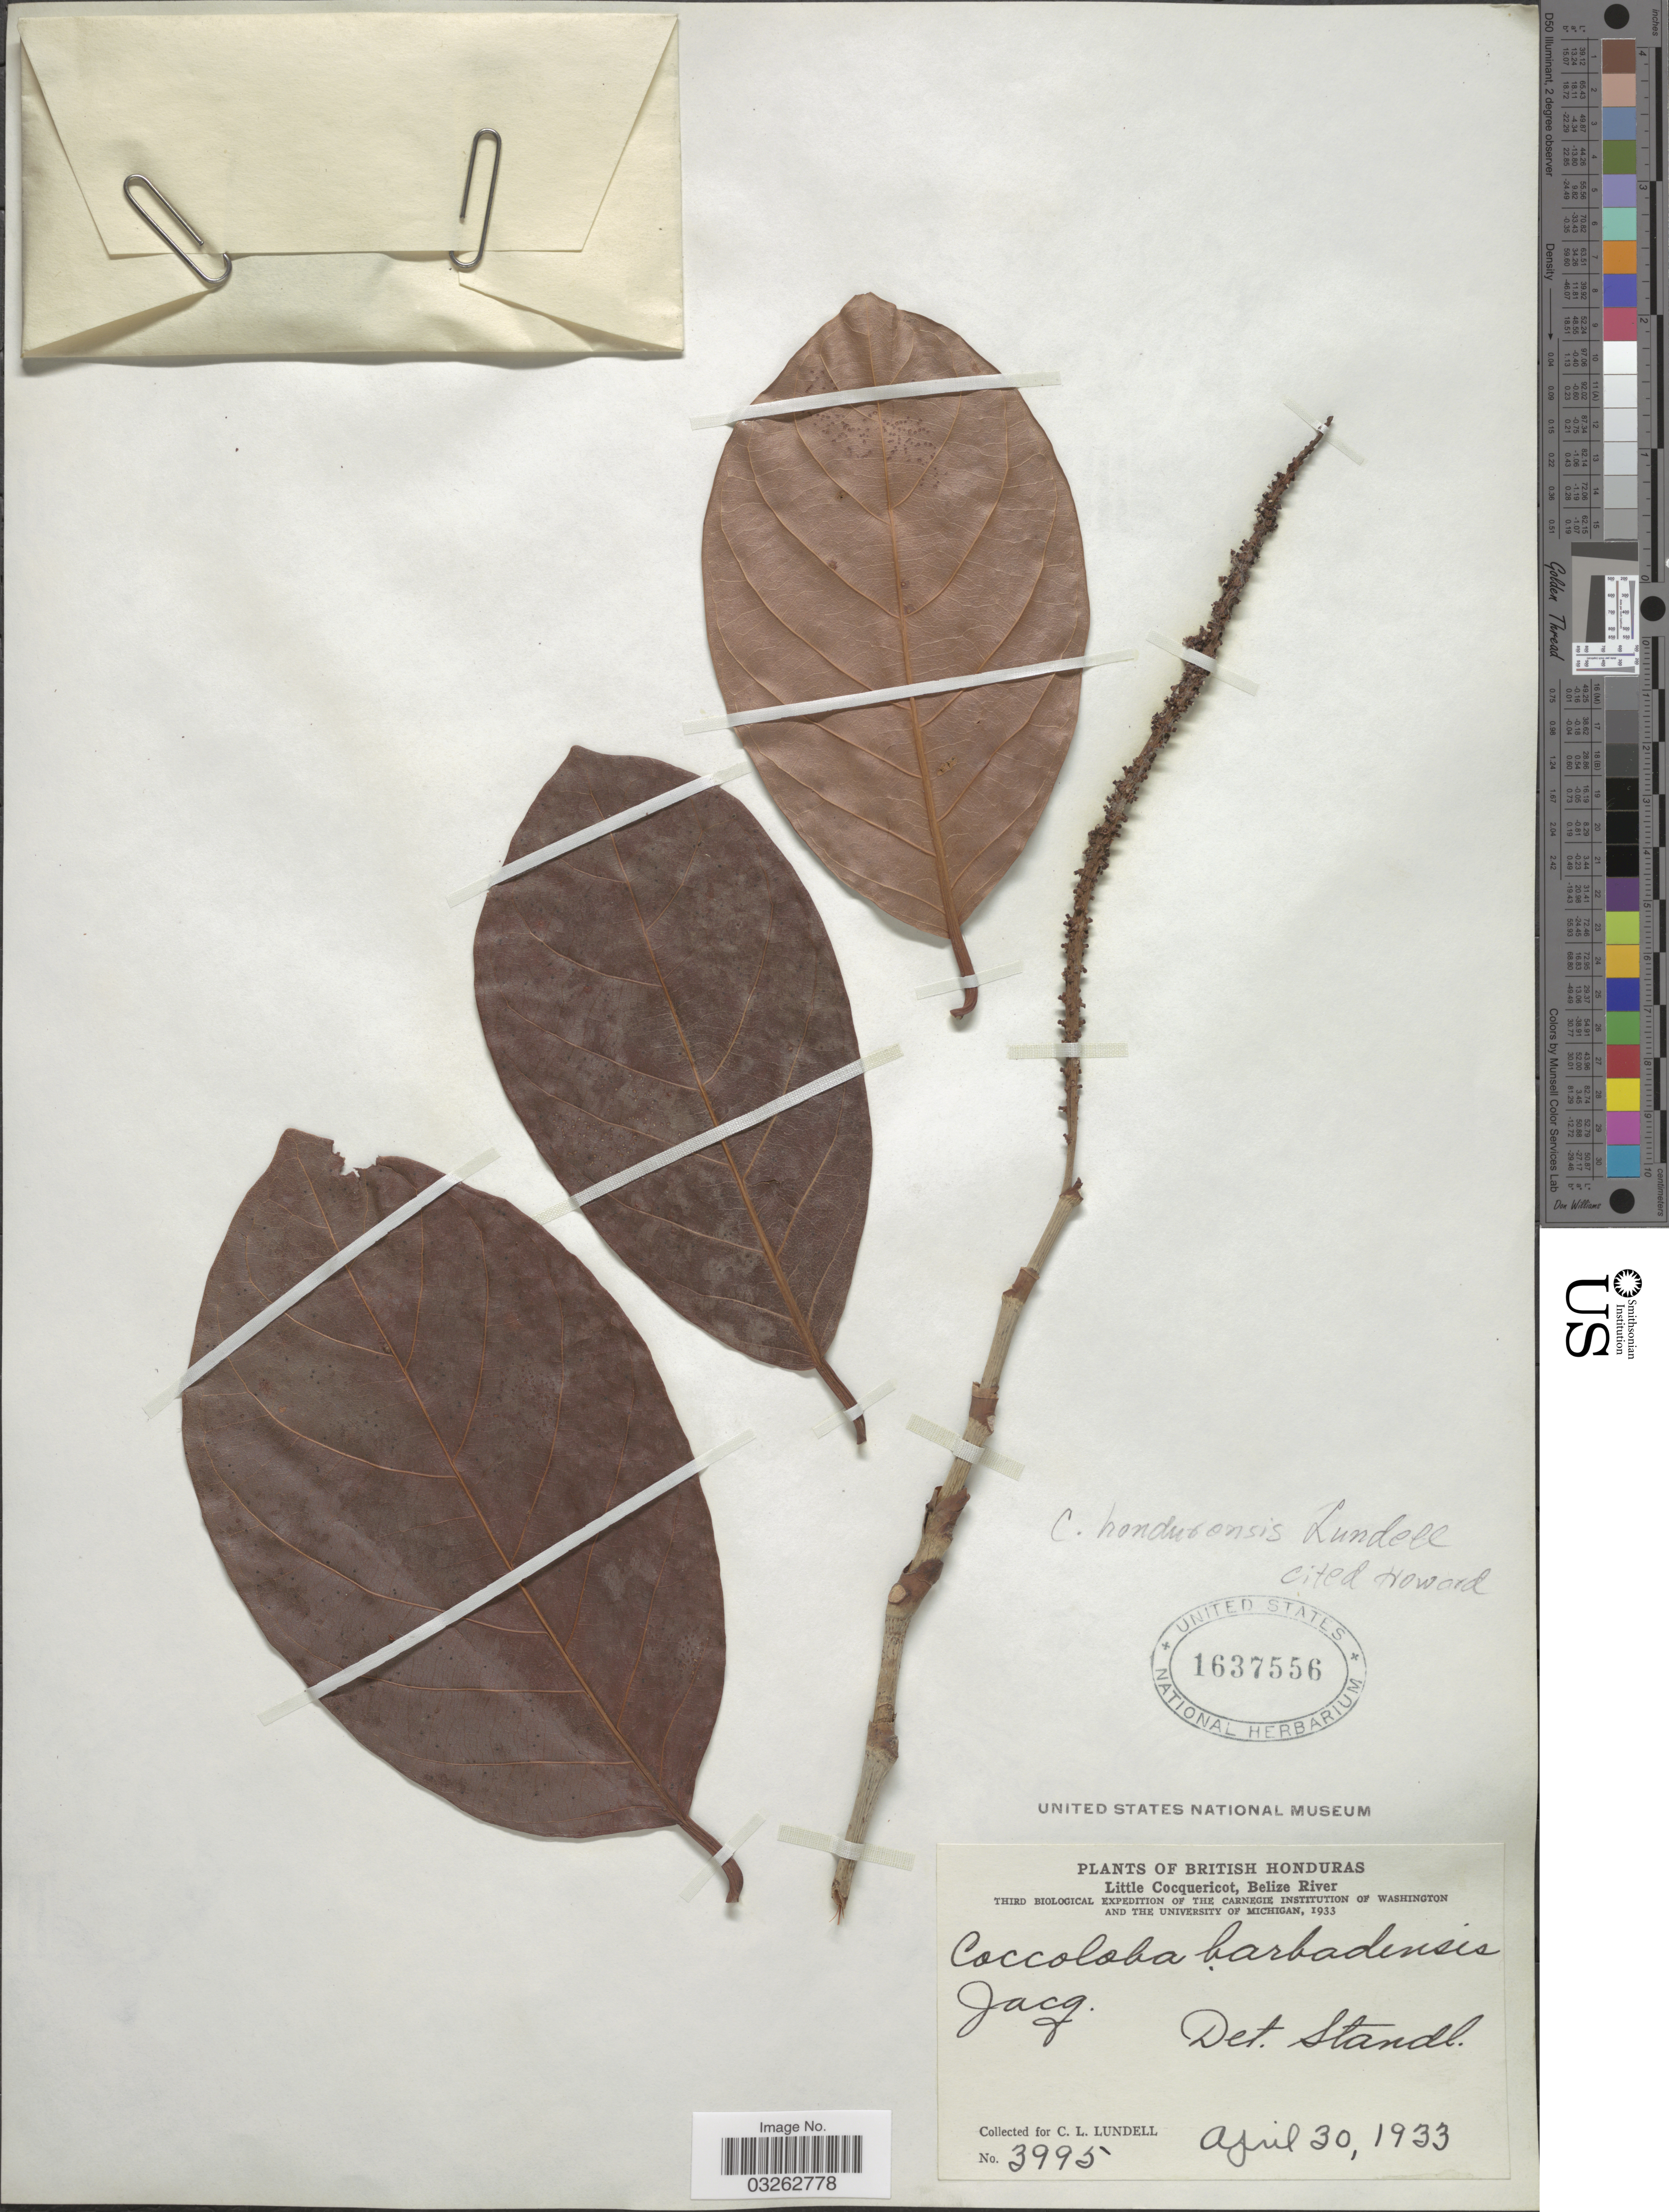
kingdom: Plantae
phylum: Tracheophyta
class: Magnoliopsida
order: Caryophyllales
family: Polygonaceae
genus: Coccoloba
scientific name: Coccoloba hondurensis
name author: Lundell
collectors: C. L. Lundell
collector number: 3995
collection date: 1933-04-30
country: Belize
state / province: Belize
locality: British Honduras. Little Cocquericot, Belize River.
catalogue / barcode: US 1637556